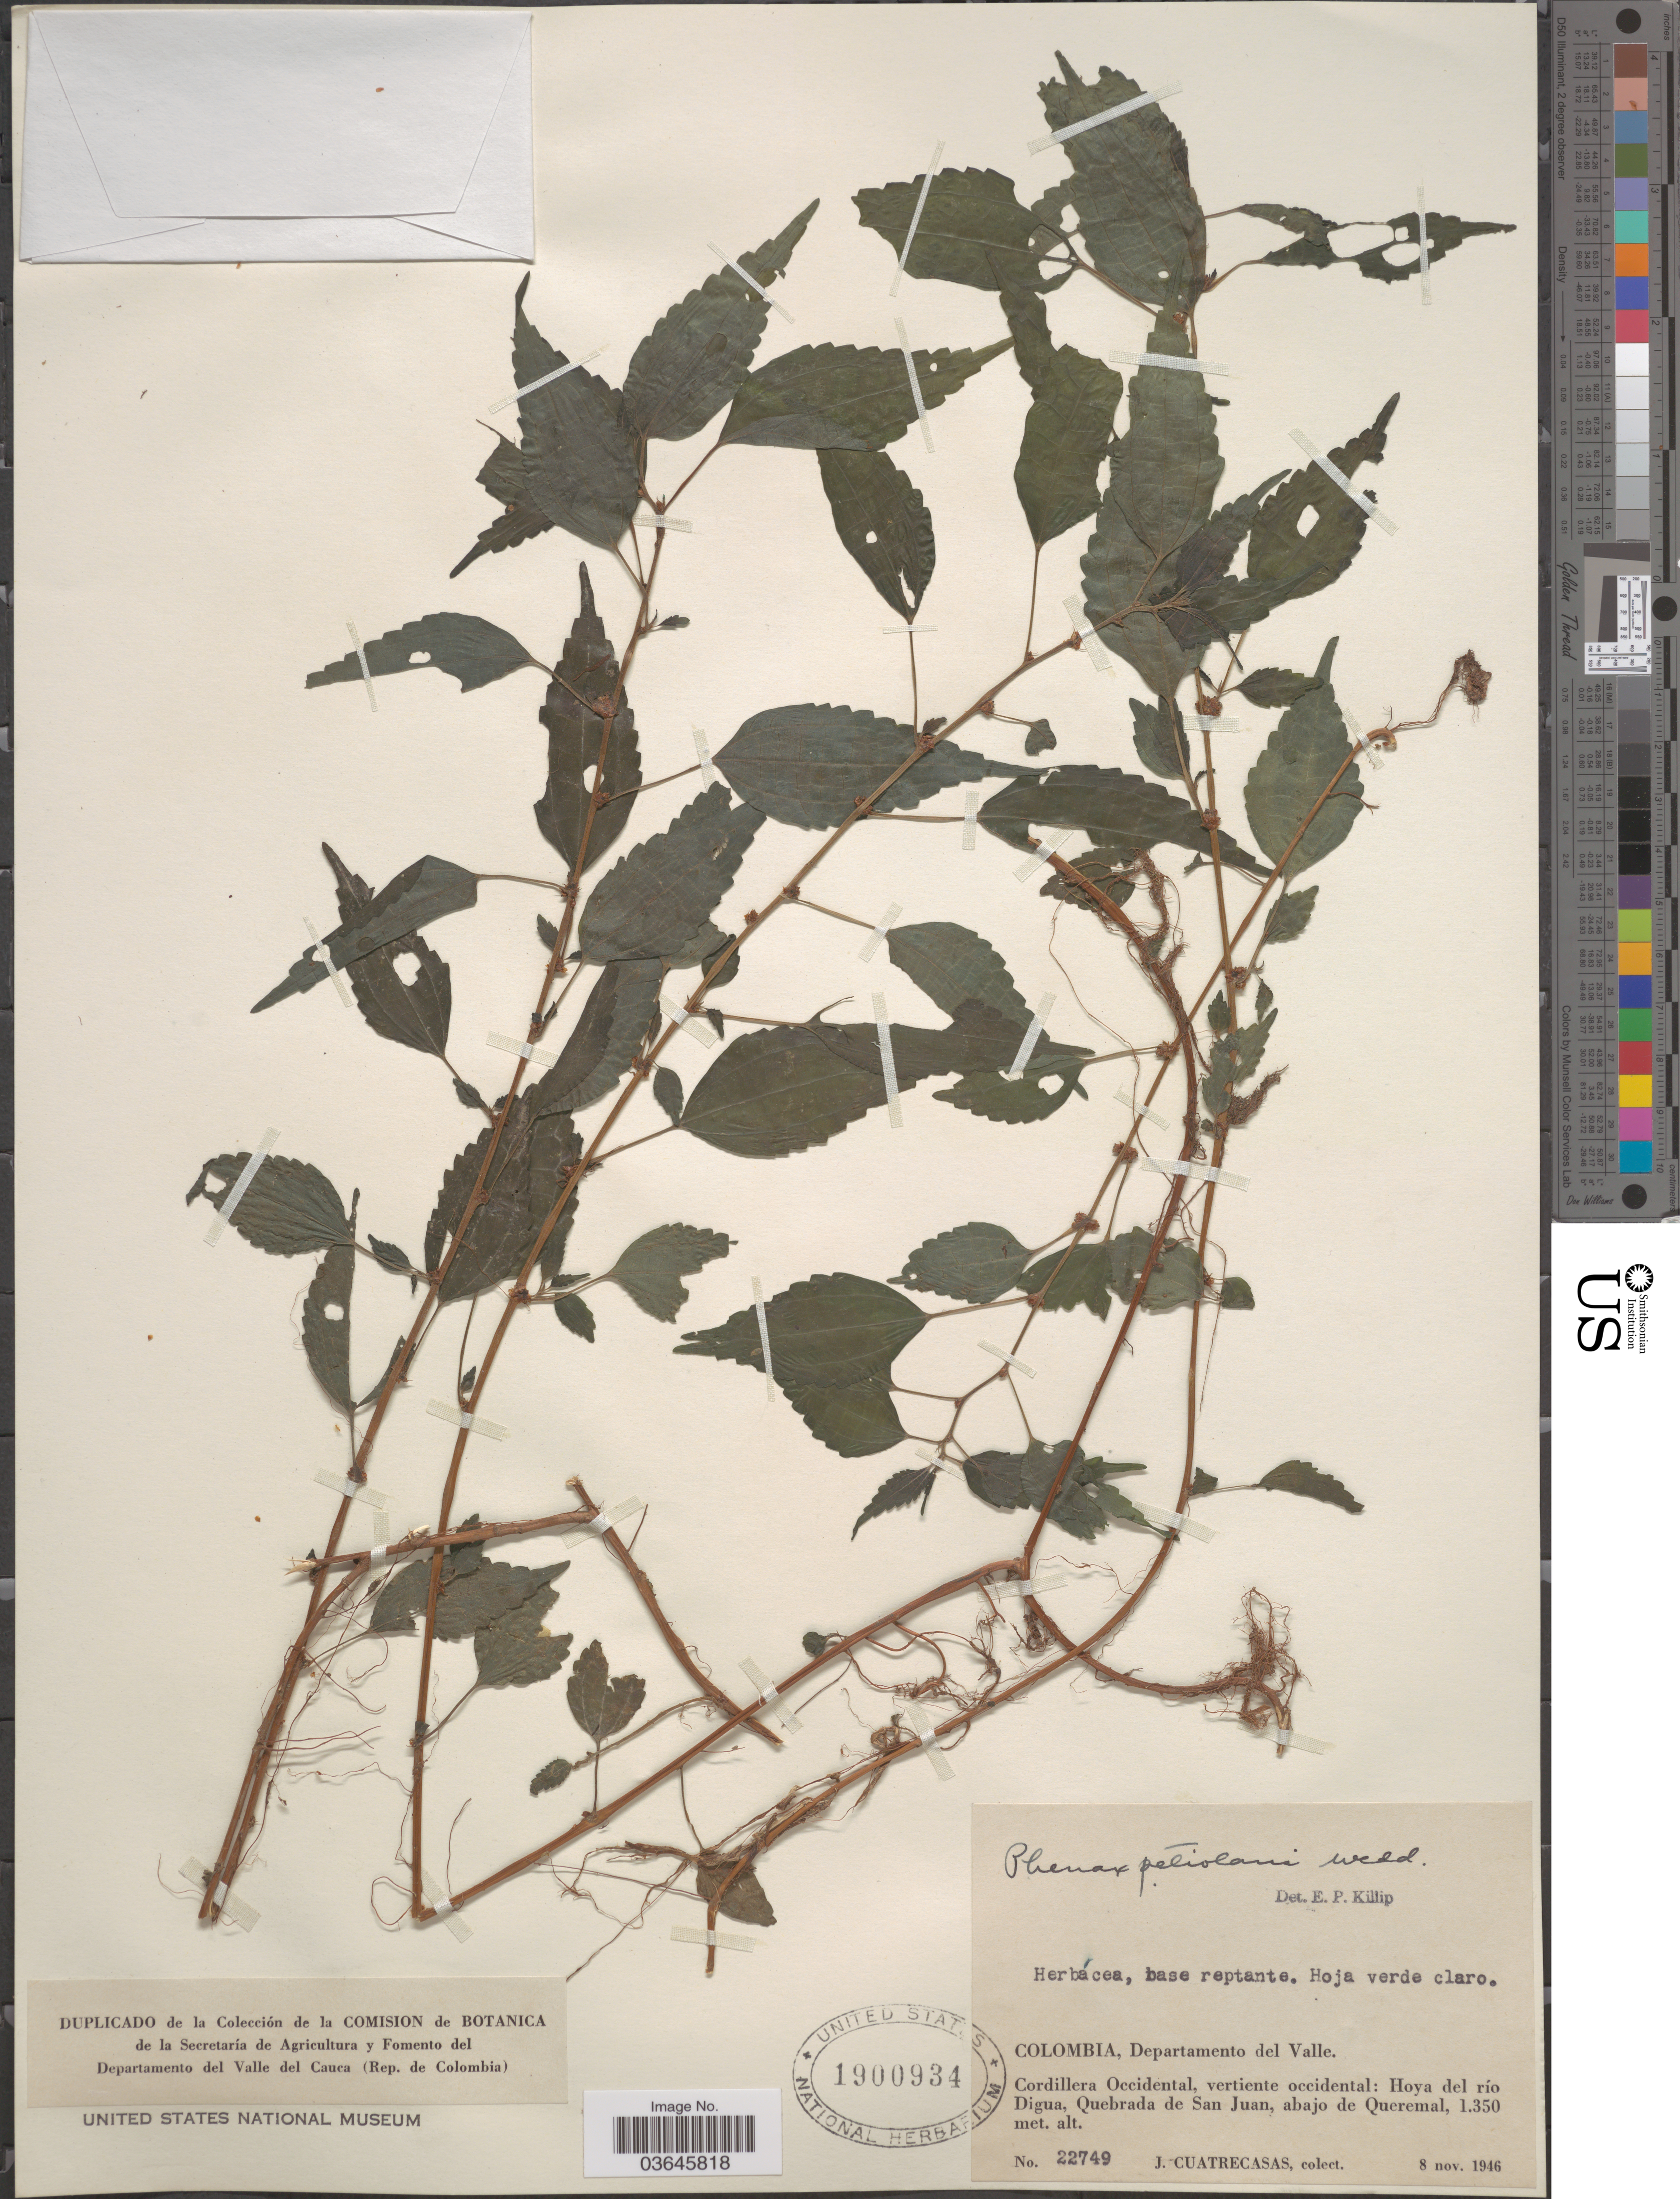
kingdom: Plantae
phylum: Tracheophyta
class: Magnoliopsida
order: Rosales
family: Urticaceae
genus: Phenax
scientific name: Phenax petiolaris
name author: Wedd.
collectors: J. Cuatrecasas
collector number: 22749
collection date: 1946-11-08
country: Colombia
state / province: Valle del Cauca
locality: Departamento del Valle. Cordillera Occidental, vertiente occidental: Hoya del río Digua, Quebrada de San Juan, abajo de Queremal.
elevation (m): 1350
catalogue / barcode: US 1900934